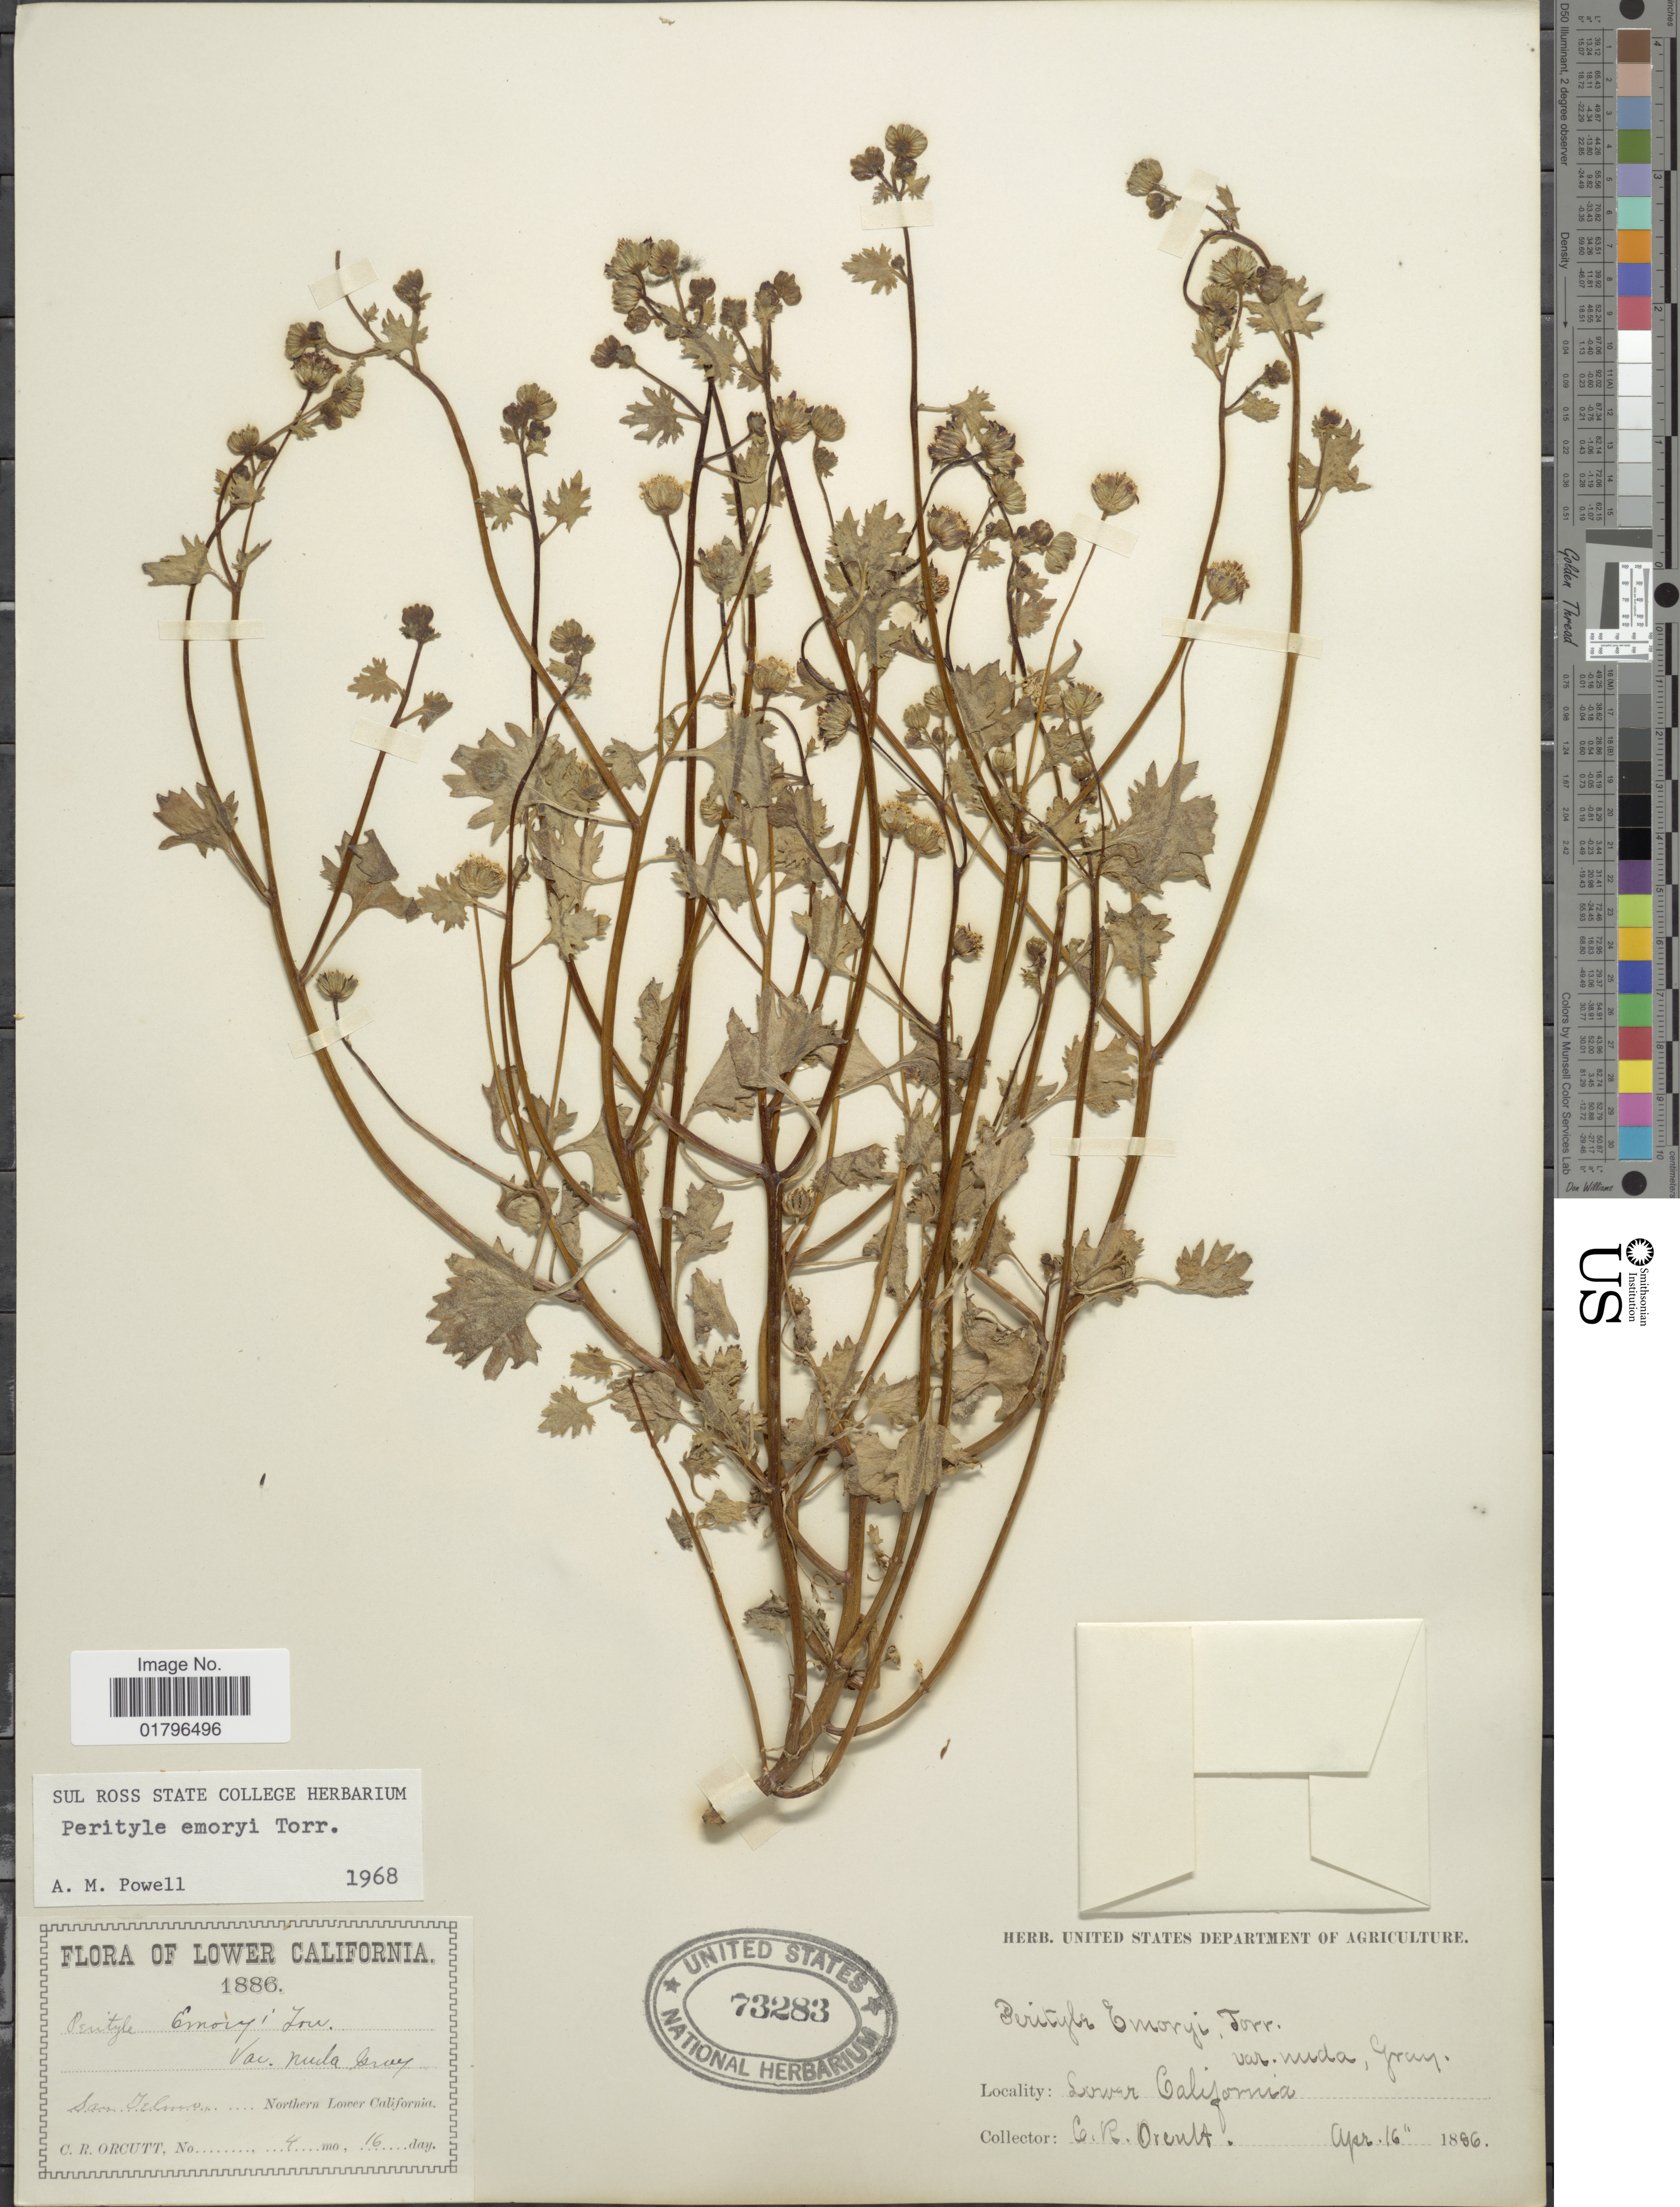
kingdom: Plantae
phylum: Tracheophyta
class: Magnoliopsida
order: Asterales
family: Asteraceae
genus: Perityle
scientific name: Perityle emoryi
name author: Torr.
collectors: C. R. Orcutt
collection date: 1886-04-16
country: Mexico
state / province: Baja California Norte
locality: San Telmo, Northern Lower California.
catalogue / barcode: US 73283